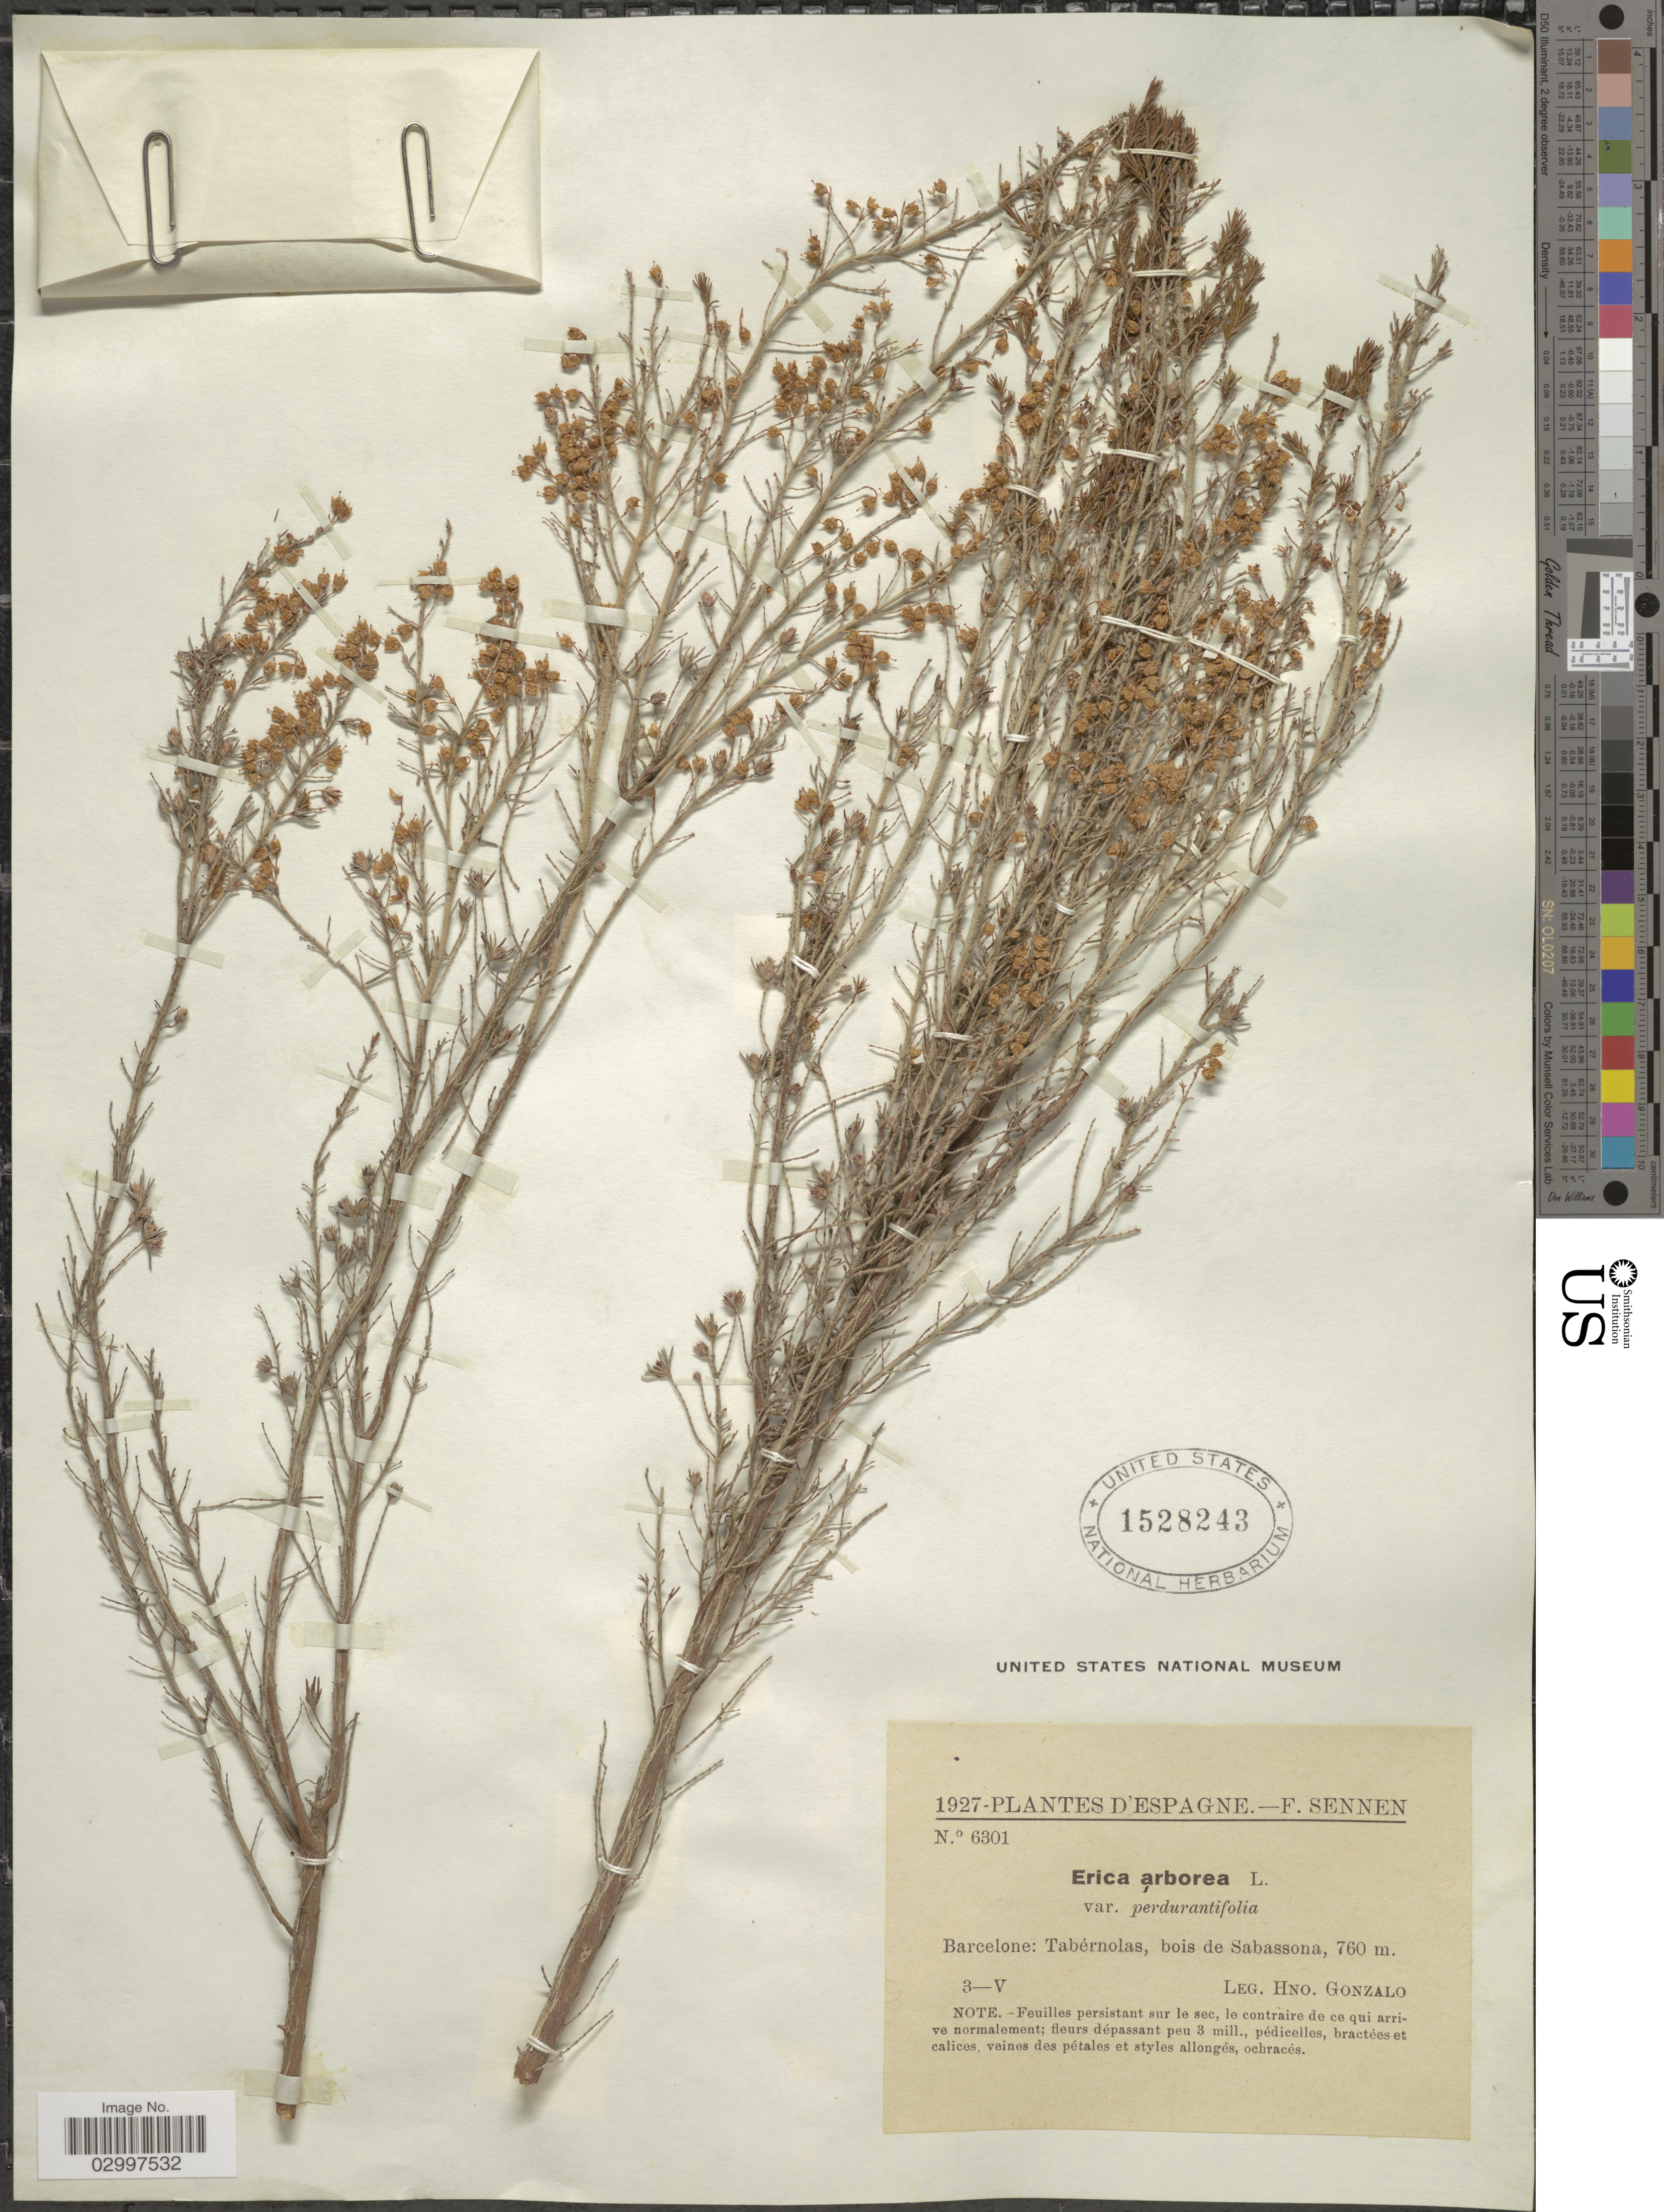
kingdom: Plantae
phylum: Tracheophyta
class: Magnoliopsida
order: Ericales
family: Ericaceae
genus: Erica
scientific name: Erica arborea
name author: L.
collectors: H. Gonzalo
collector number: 6301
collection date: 1927-05-03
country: Spain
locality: Espagne. Barcelone: Tabérnolas, bois de Sabassona.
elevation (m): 760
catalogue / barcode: US 1528243